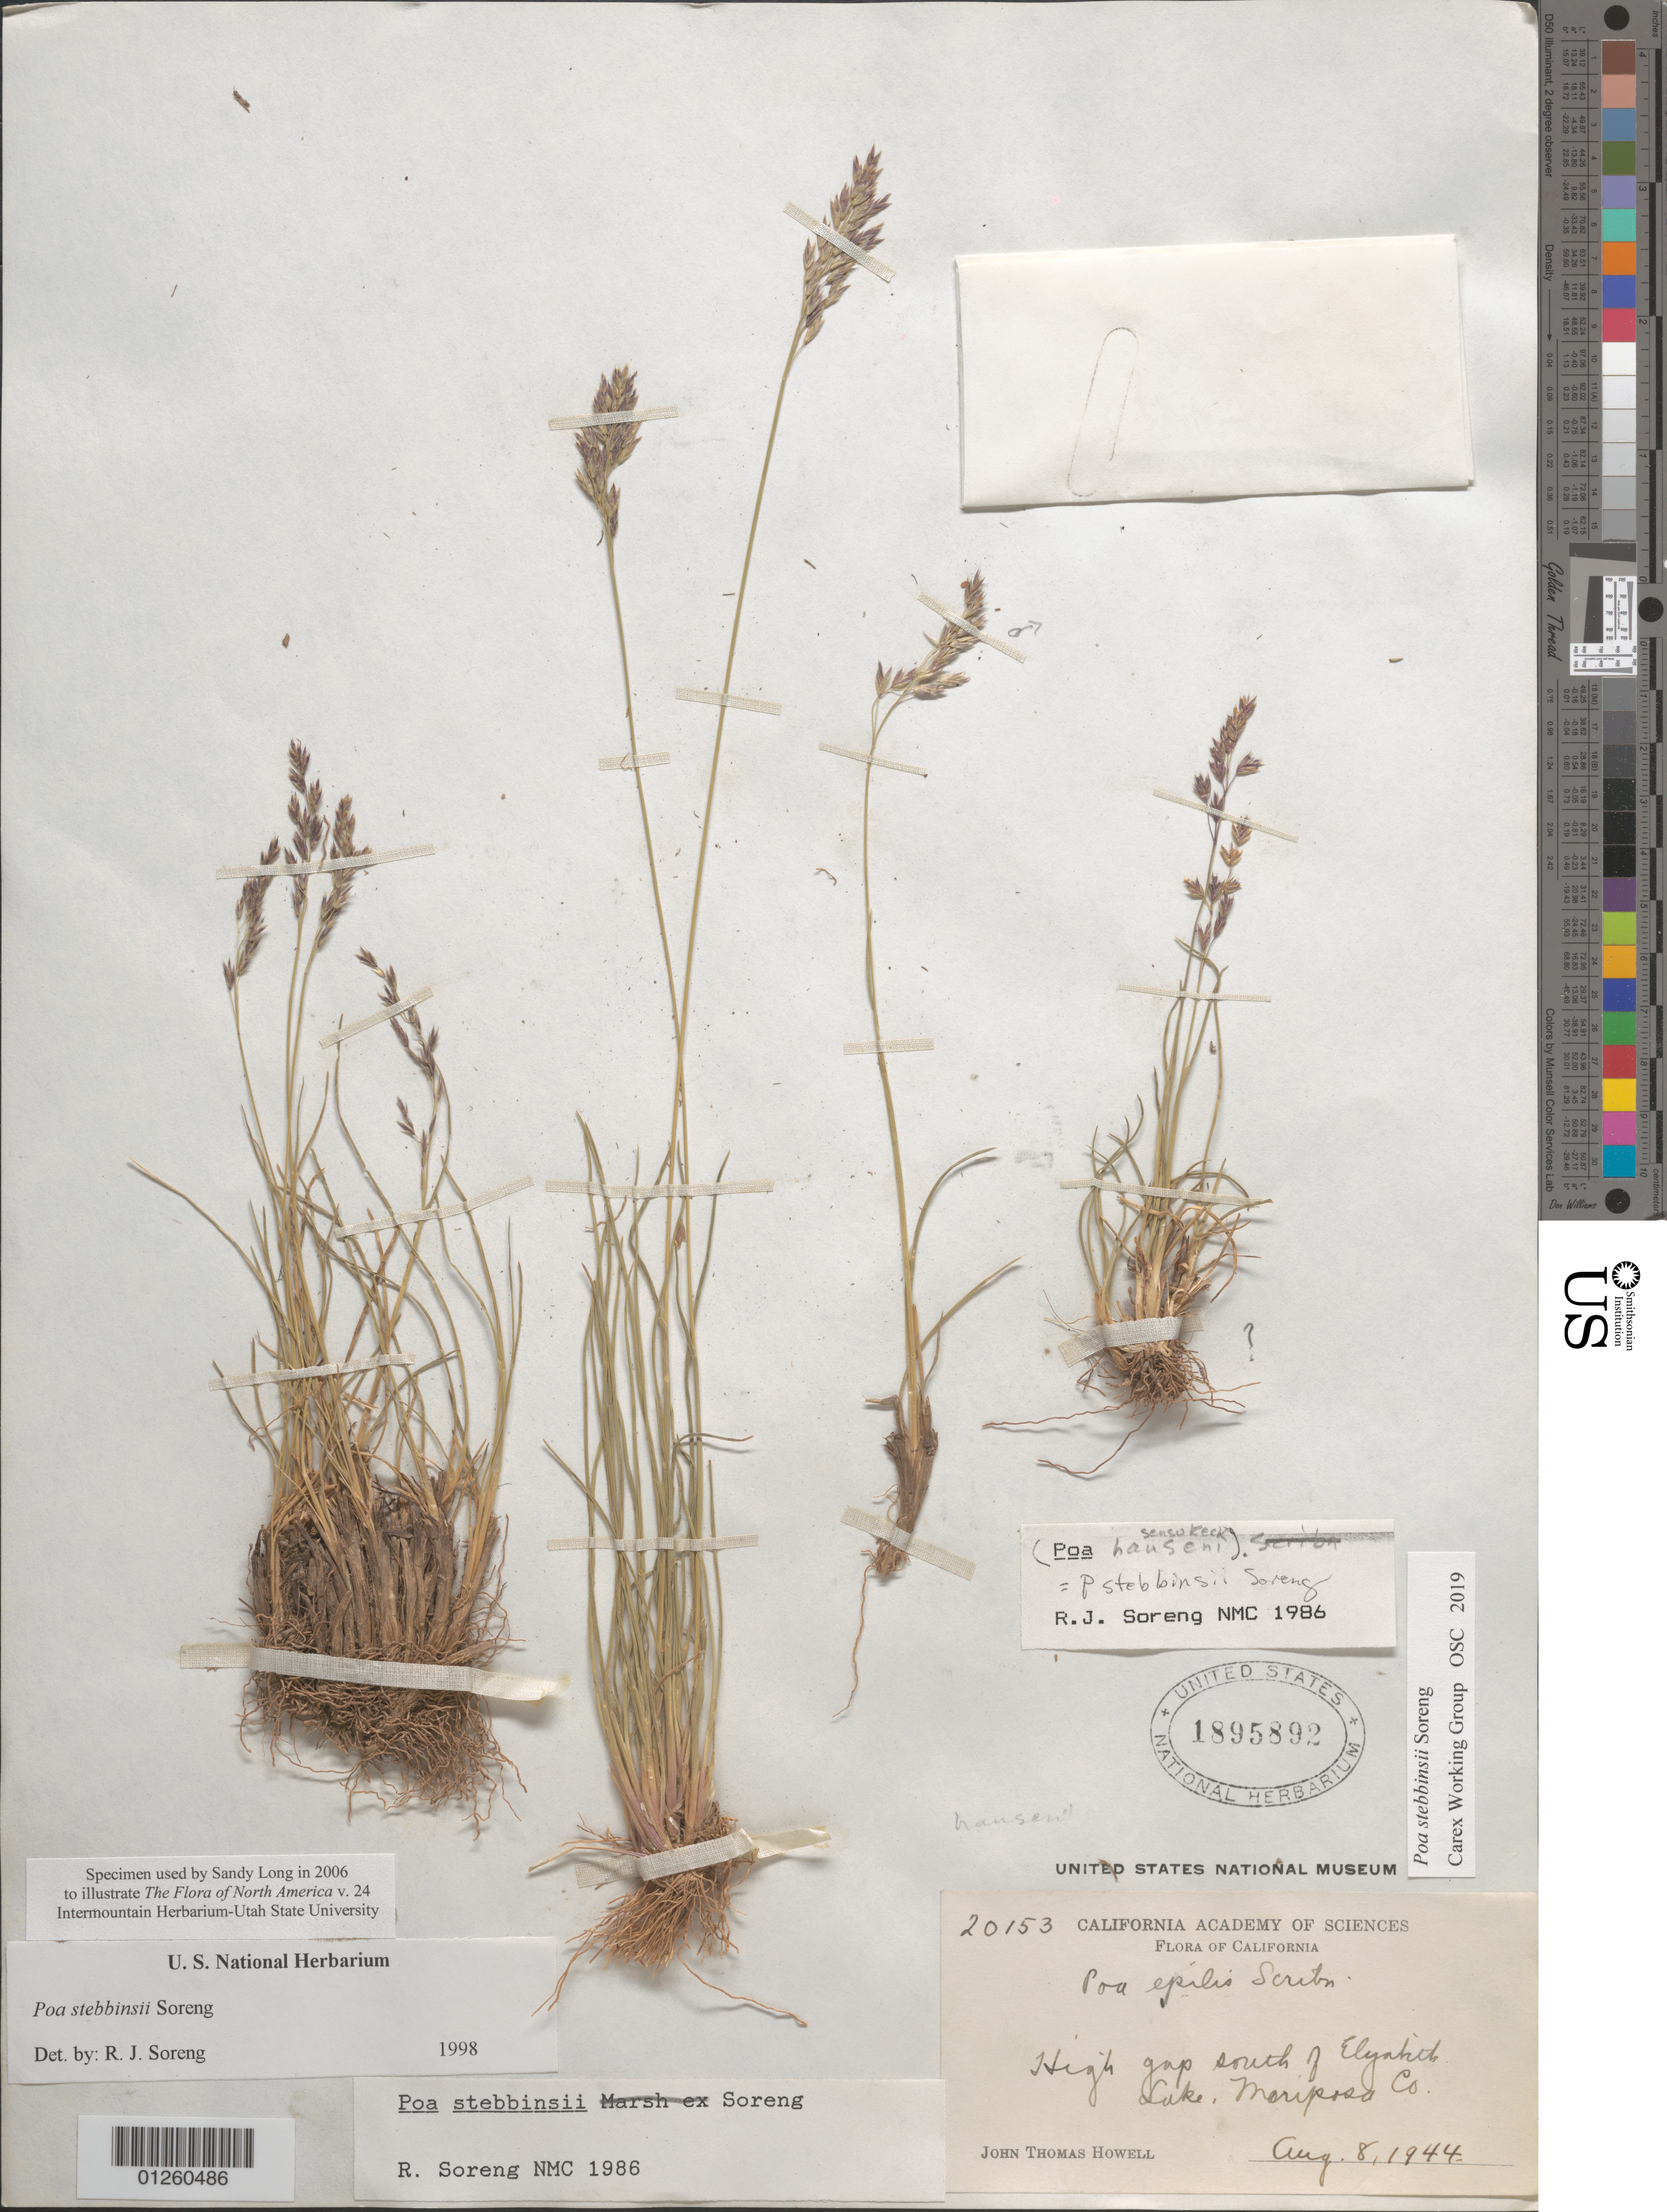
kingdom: Plantae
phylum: Tracheophyta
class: Liliopsida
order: Poales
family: Poaceae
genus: Poa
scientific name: Poa stebbinsii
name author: Soreng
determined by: Soreng, Robert J., Research Associate (BOT), Smithsonian Institution - National Museum of Natural History (UNITED STATES)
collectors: J. T. Howell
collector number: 20153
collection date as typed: Aug. 8, 1944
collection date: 1944-08-08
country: United States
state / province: California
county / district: Mariposa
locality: High gap south of Elizabeth Lake.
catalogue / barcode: US 1895892